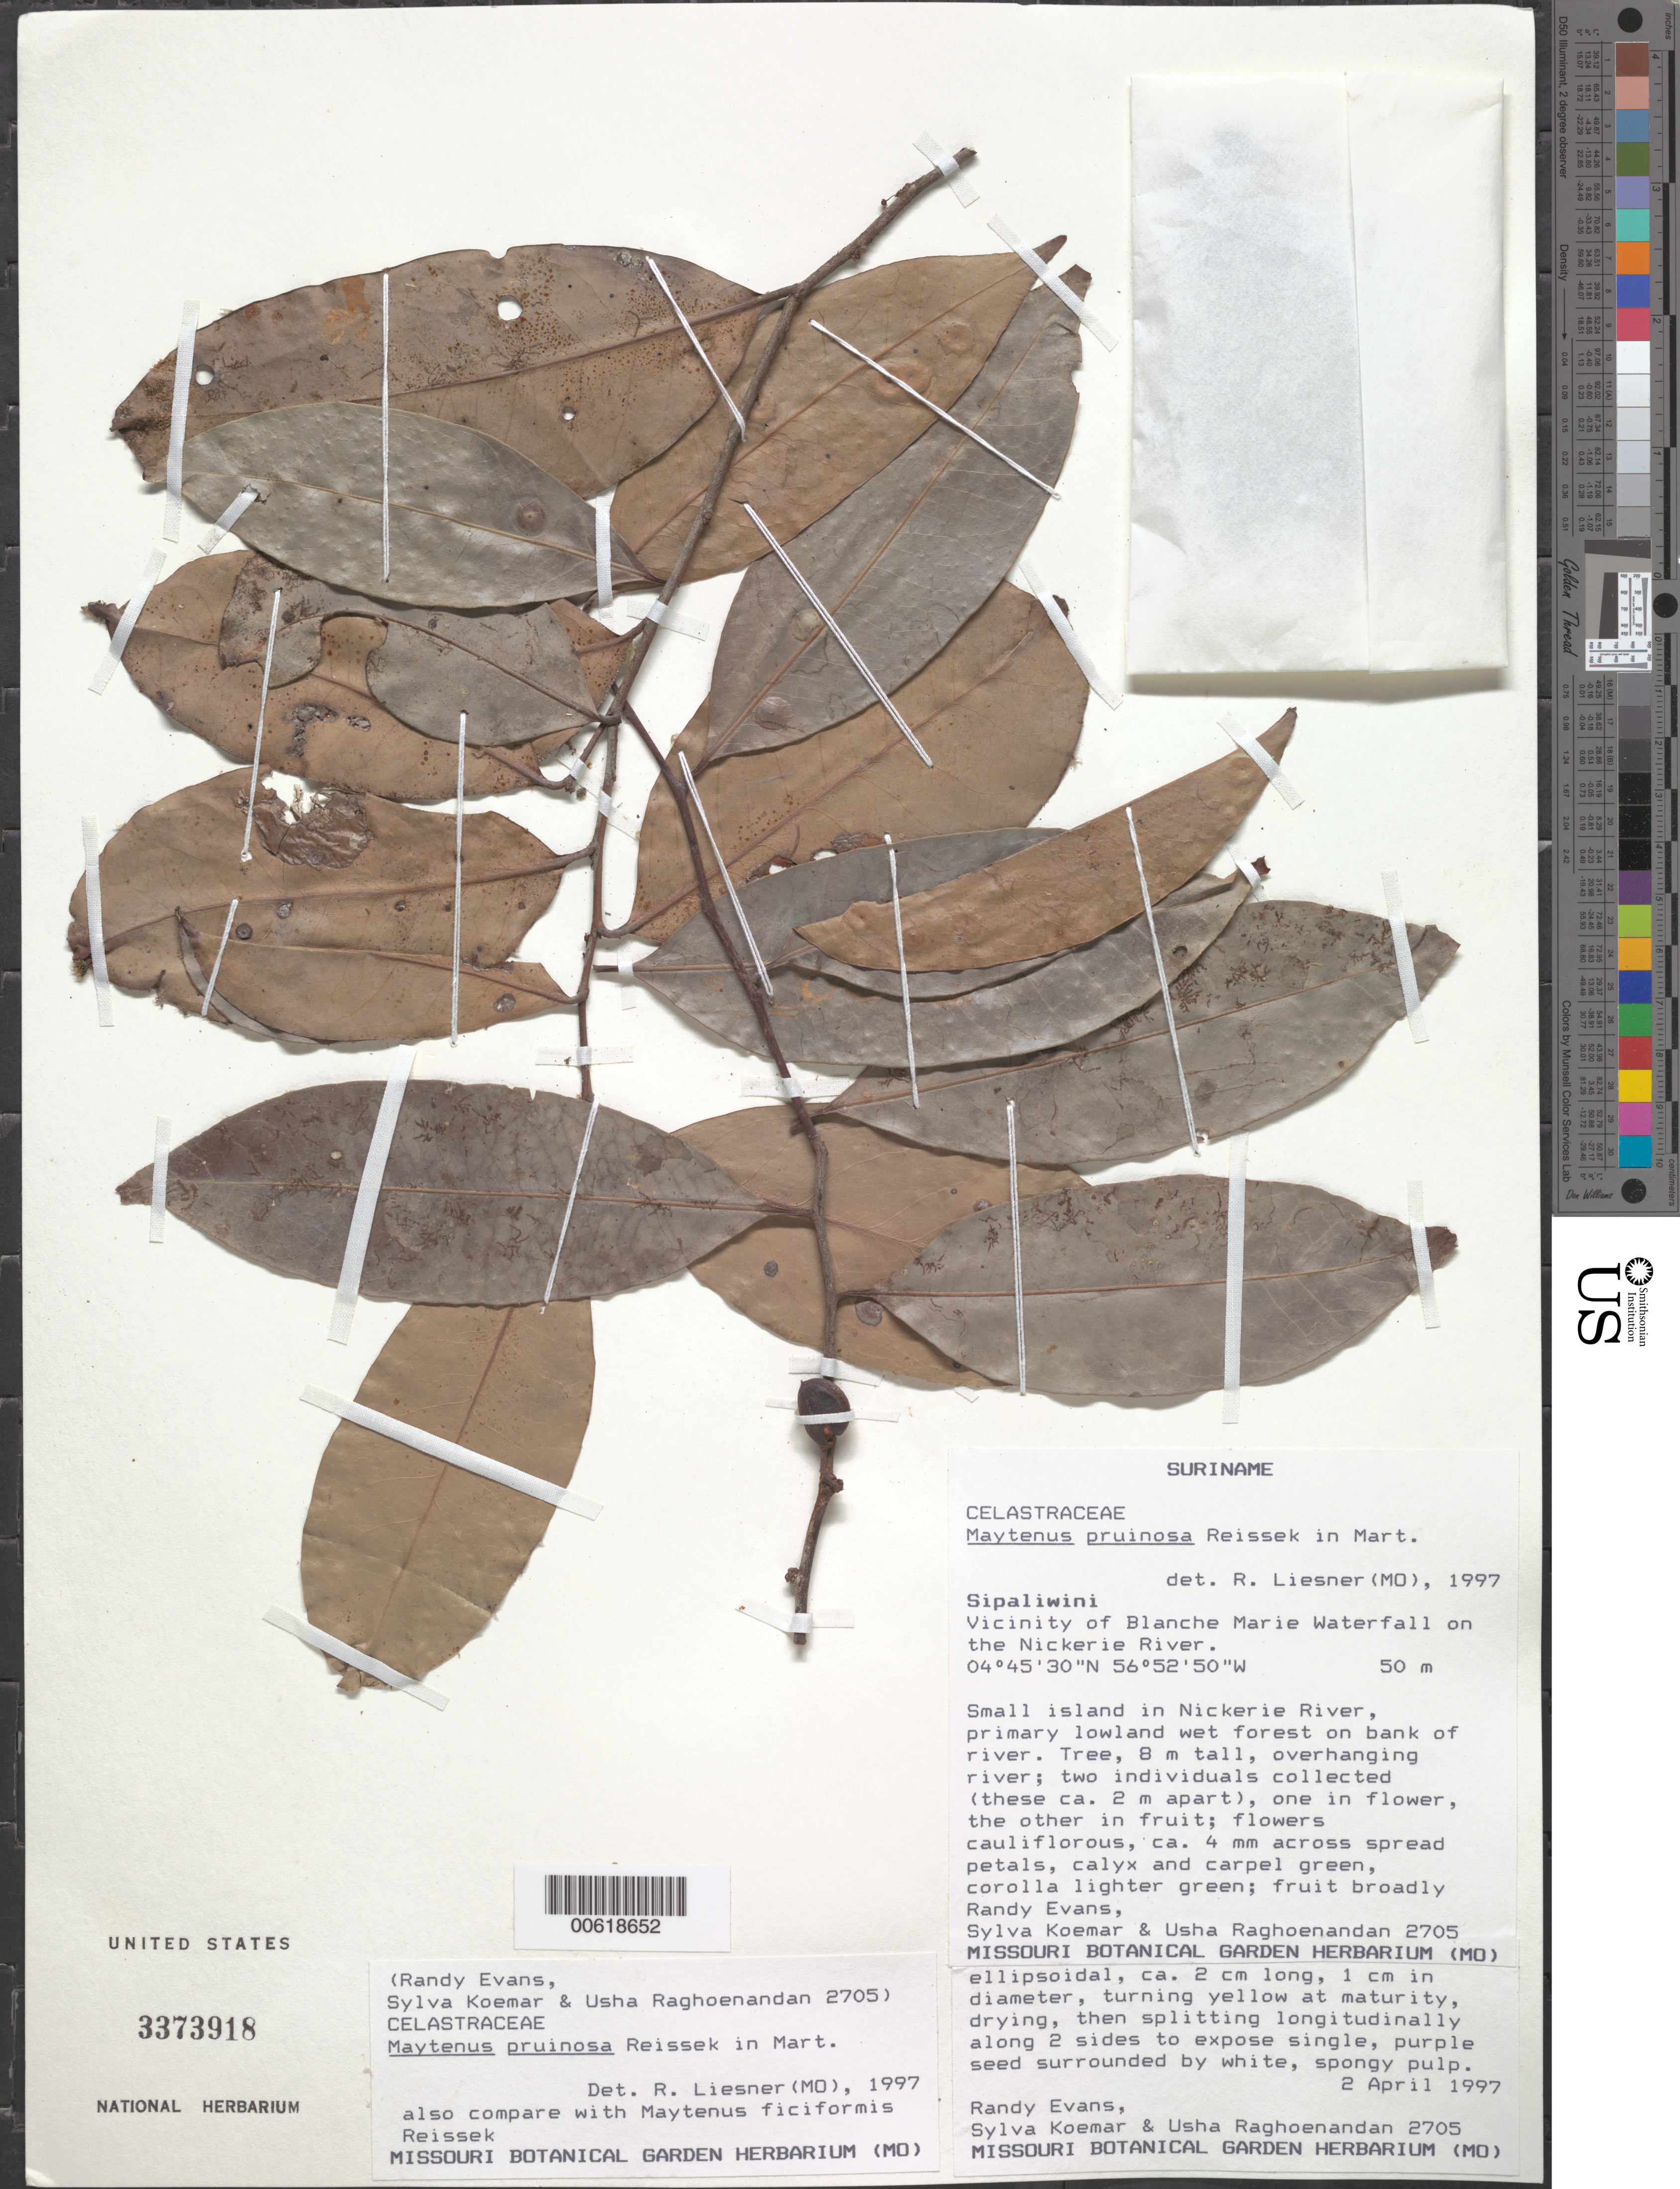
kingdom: Plantae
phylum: Tracheophyta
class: Magnoliopsida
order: Celastrales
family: Celastraceae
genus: Maytenus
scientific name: Maytenus pruinosa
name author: Reissek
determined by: Liesner, R. L.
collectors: R. Evans, S. Koemar & U. Raghoenandan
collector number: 2705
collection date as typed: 2-Apr-97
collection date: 1997-04-02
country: Suriname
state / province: Sipaliwini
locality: Blanche Marie Waterfall, vic., on Nickerie R.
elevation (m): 50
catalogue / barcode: US 3373918